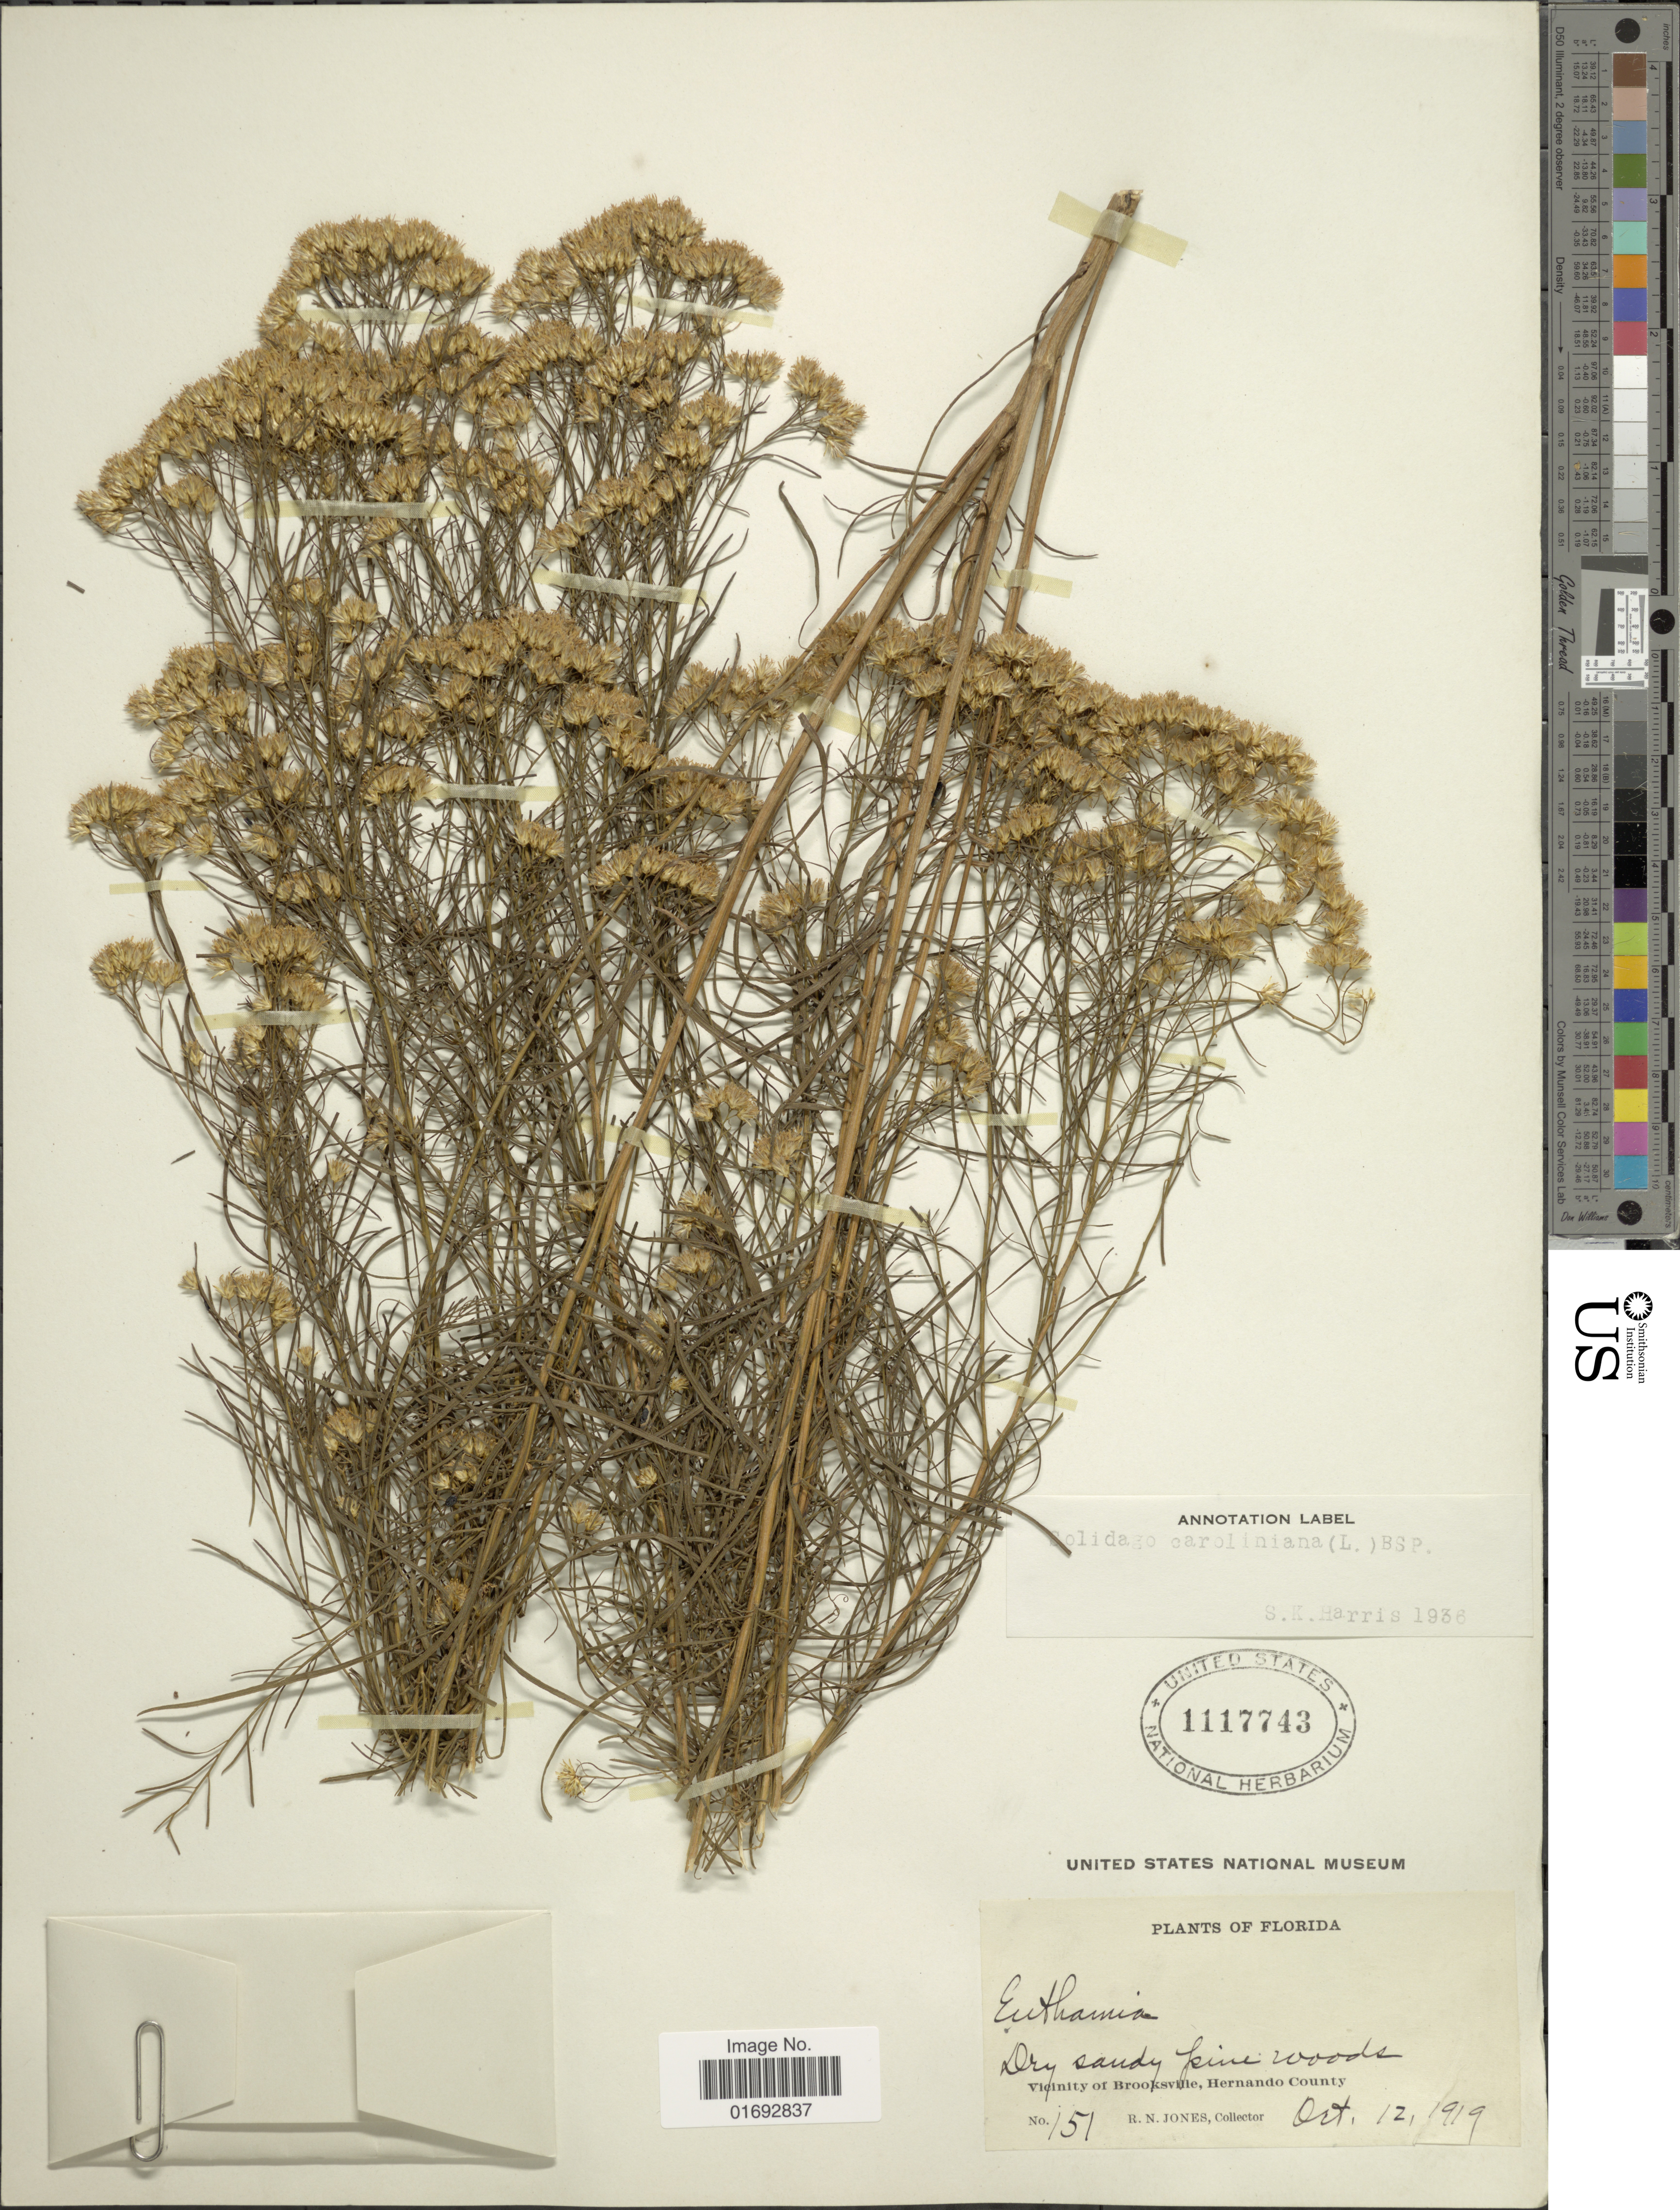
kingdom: Plantae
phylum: Tracheophyta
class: Magnoliopsida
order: Asterales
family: Asteraceae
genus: Euthamia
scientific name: Euthamia tenuifolia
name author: (Pursh) Nutt.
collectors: R. N. Jones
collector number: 151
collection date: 1919-10-12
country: United States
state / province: Florida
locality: Vicinity of Brooksville, Hernando County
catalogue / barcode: US 1117743